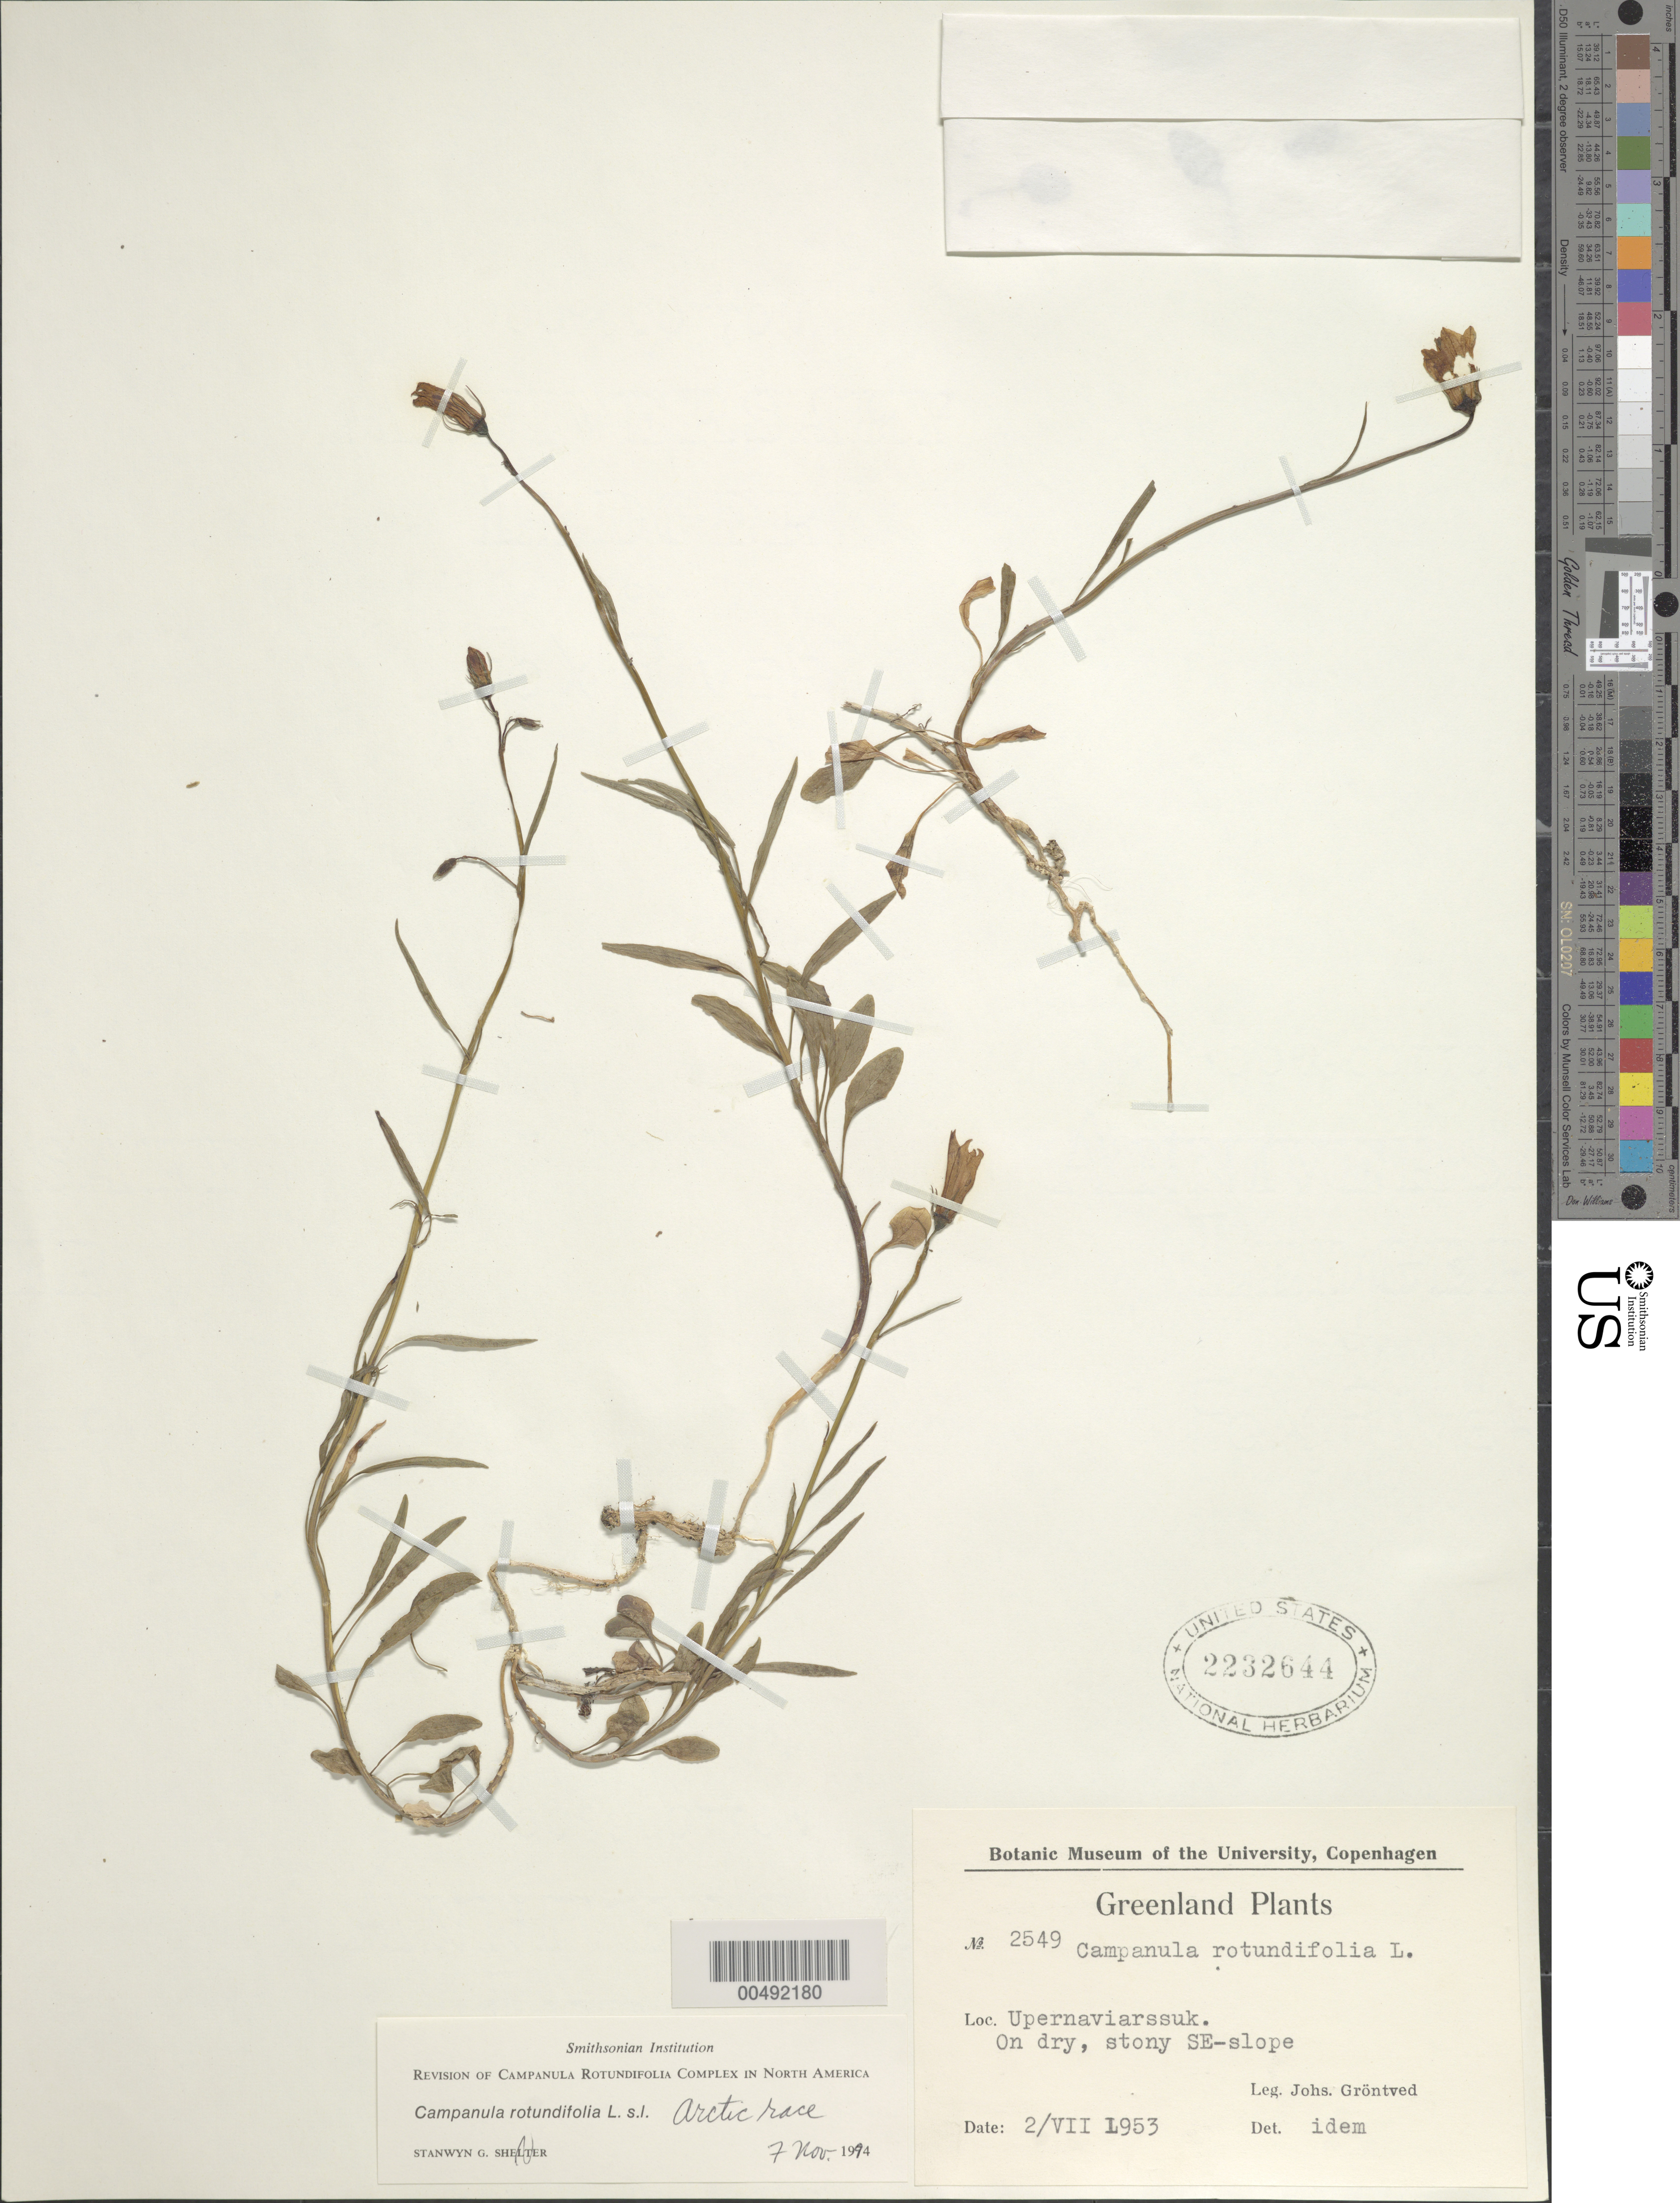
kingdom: Plantae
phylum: Tracheophyta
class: Magnoliopsida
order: Asterales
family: Campanulaceae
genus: Campanula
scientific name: Campanula rotundifolia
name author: L.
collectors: J. Gröntved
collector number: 2549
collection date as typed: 02 Jul 1953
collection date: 1953-07-02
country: Greenland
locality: Upernaviarssuk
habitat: on dry, stony SE-slope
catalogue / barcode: US 2232644